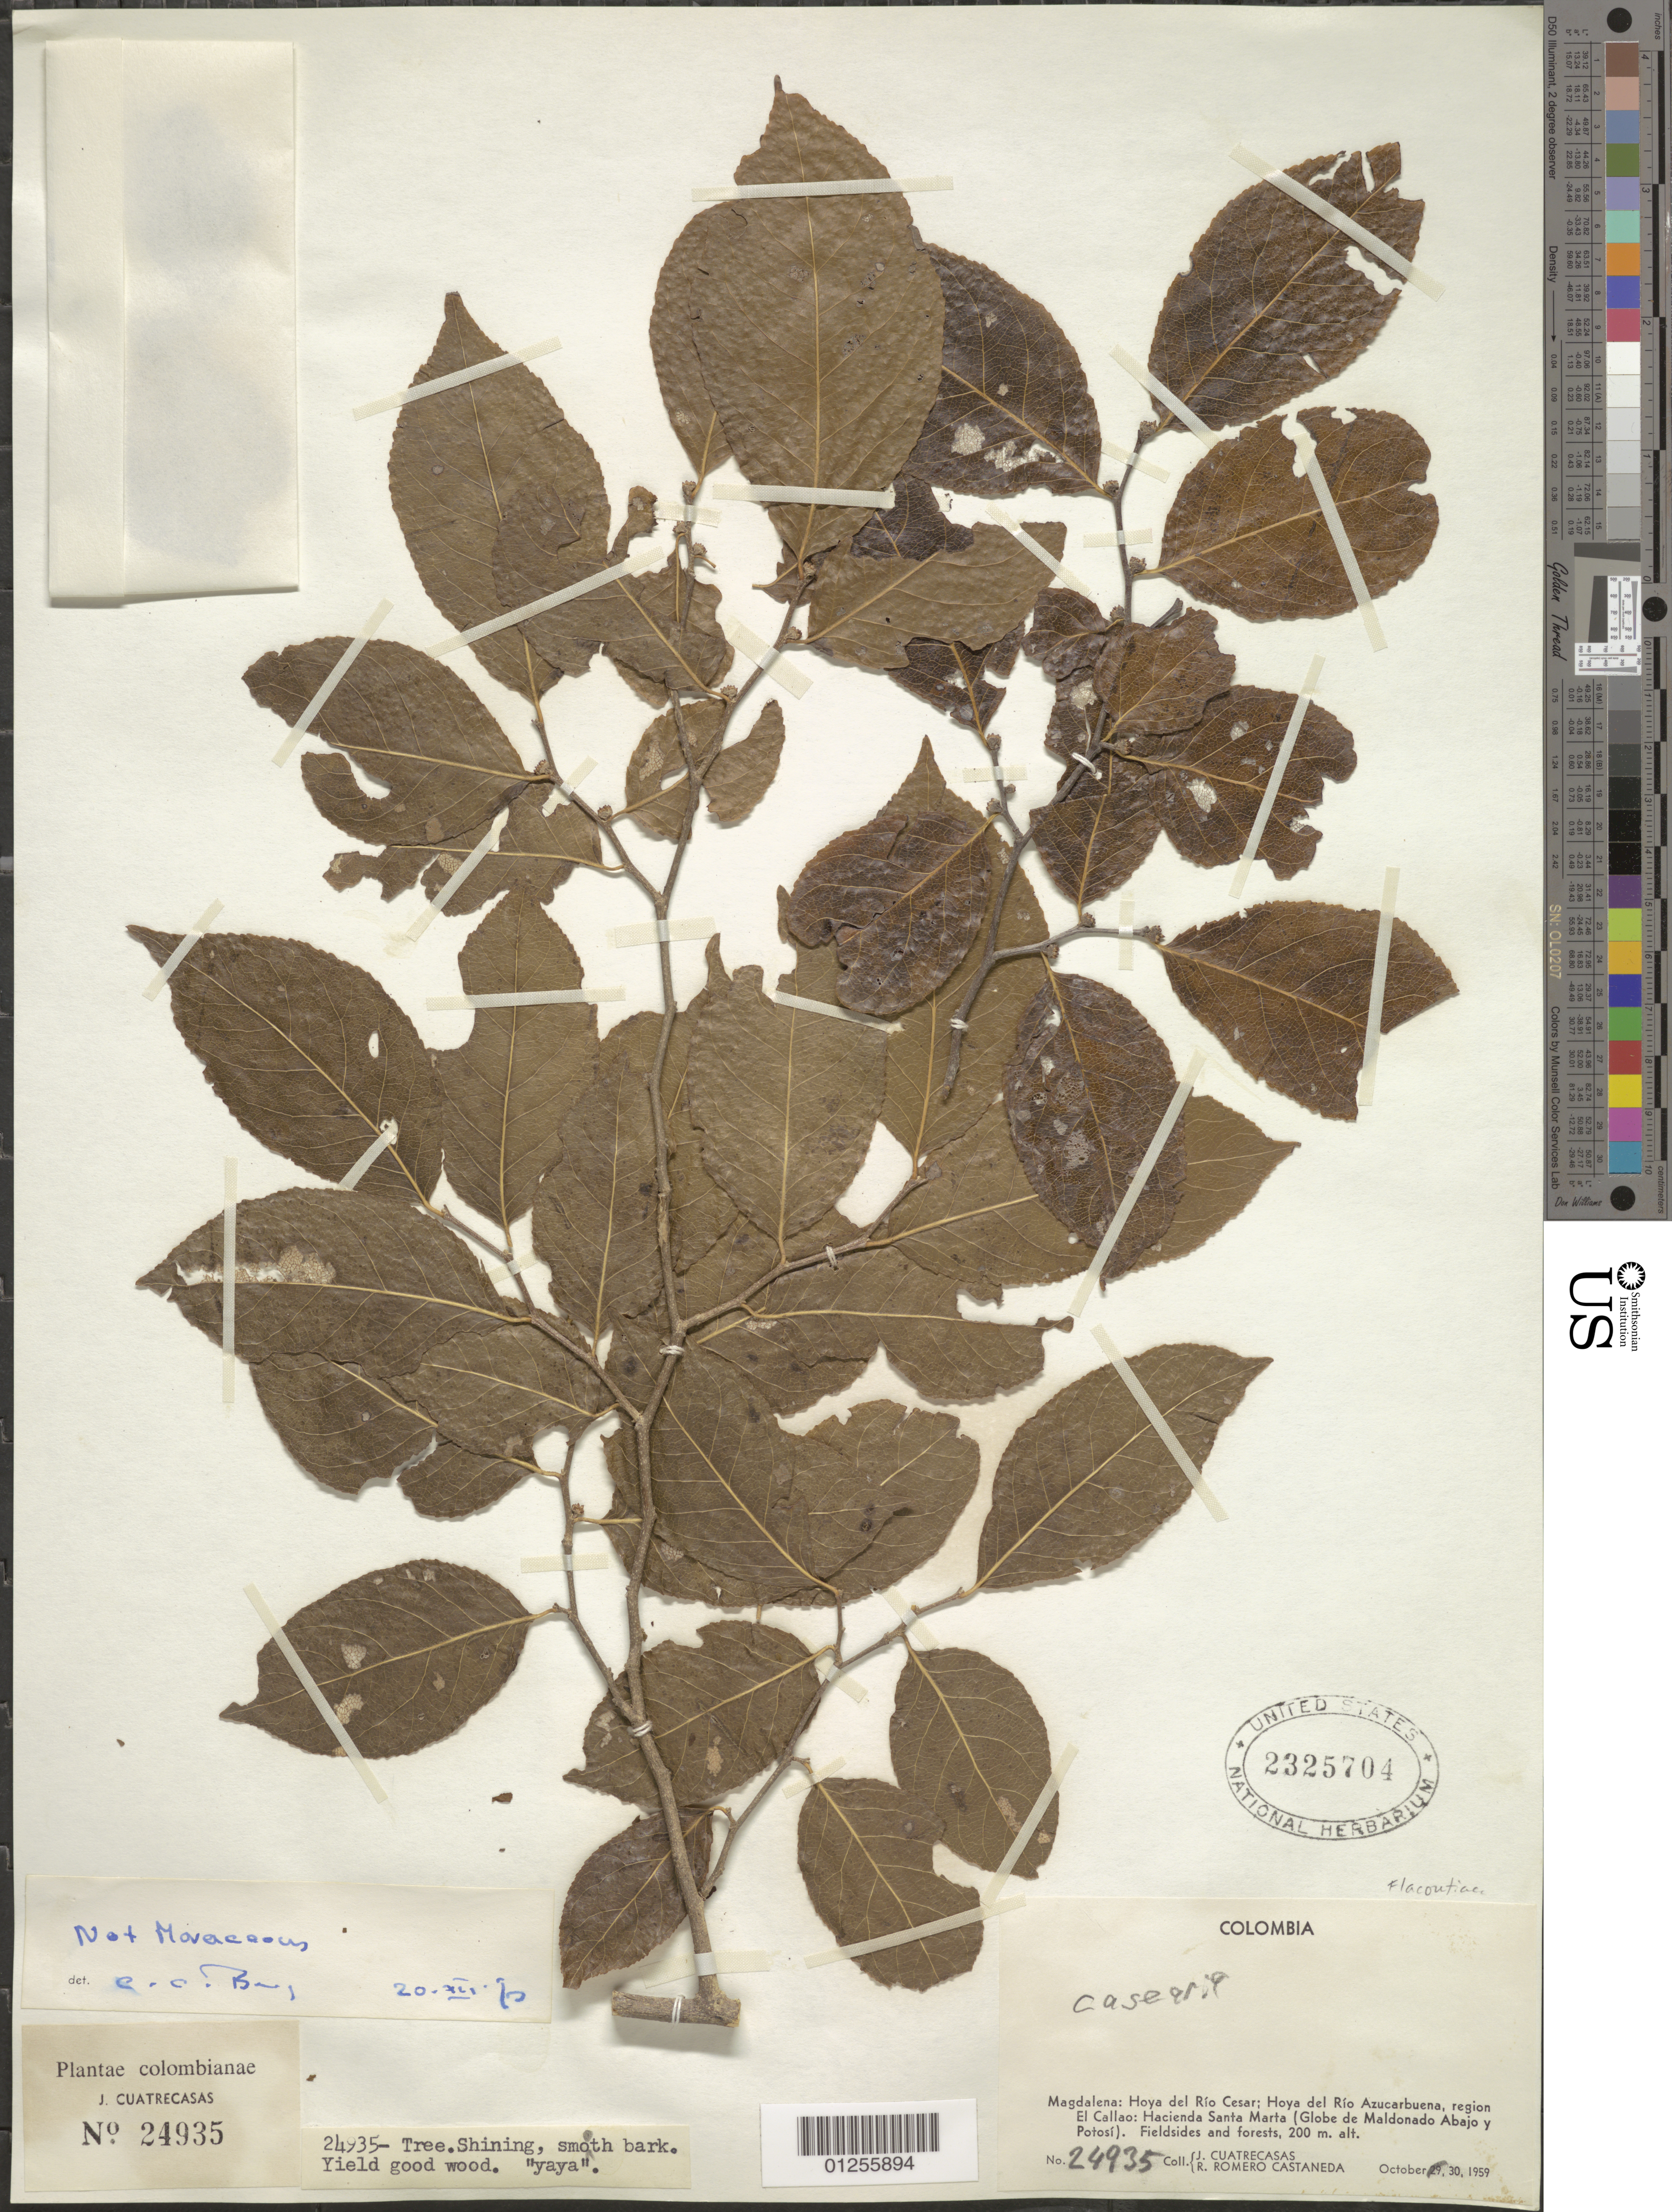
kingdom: Plantae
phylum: Tracheophyta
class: Magnoliopsida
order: Malpighiales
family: Salicaceae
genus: Casearia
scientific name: Casearia sp.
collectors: J. Cuatrecasas & R. Romero Castañeda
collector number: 24935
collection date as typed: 29 Oct 1959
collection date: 1959-10-29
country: Colombia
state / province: Magdalena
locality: Hoya del Rio Cesar; Hoya del Rio Azucarbuena, region El Callao; Hacienda Santa Marta.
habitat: Fieldsides and forests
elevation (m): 200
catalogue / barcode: US 2325704